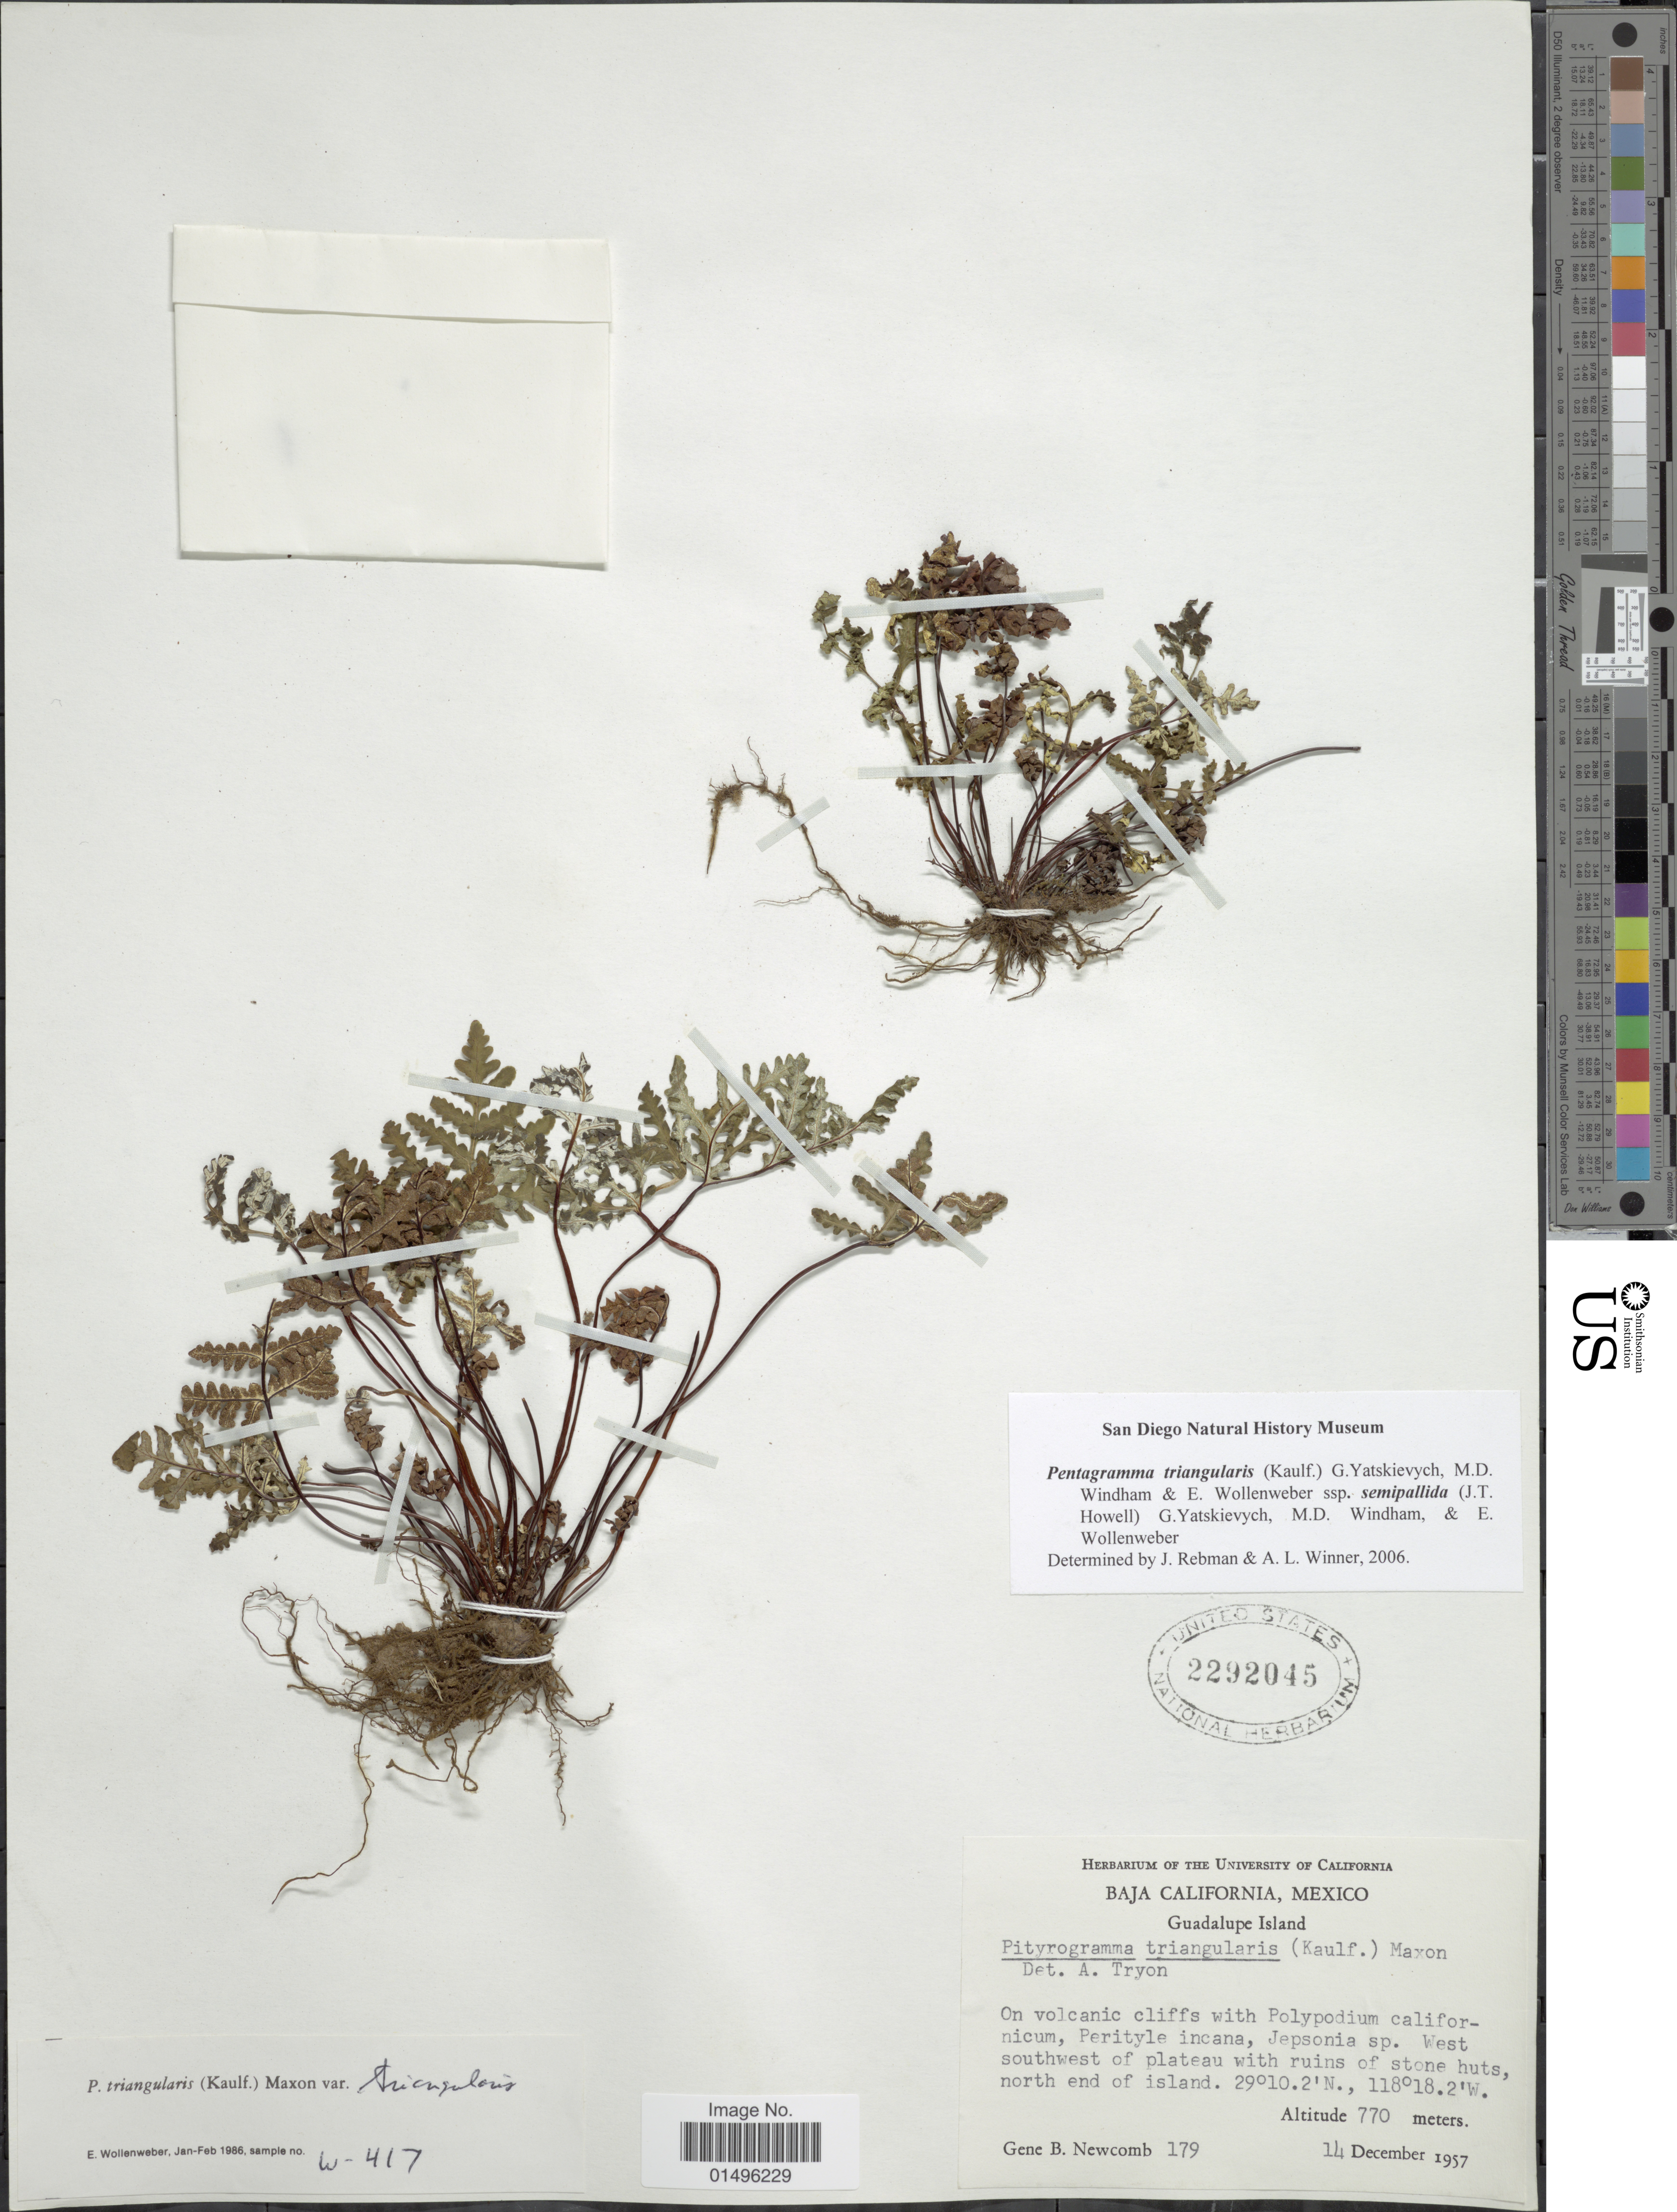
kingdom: Plantae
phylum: Tracheophyta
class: Polypodiopsida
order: Polypodiales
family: Pteridaceae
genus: Pentagramma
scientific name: Pentagramma triangularis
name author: (Kaulf.) Yatsk. et al.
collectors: G. B. Newcomb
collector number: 179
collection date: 1957-12-14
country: Mexico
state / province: Baja California Norte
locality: Guadalupe, West southwest of plateau with ruins of stone huts, north end of island.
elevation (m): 770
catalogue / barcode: US 2292045